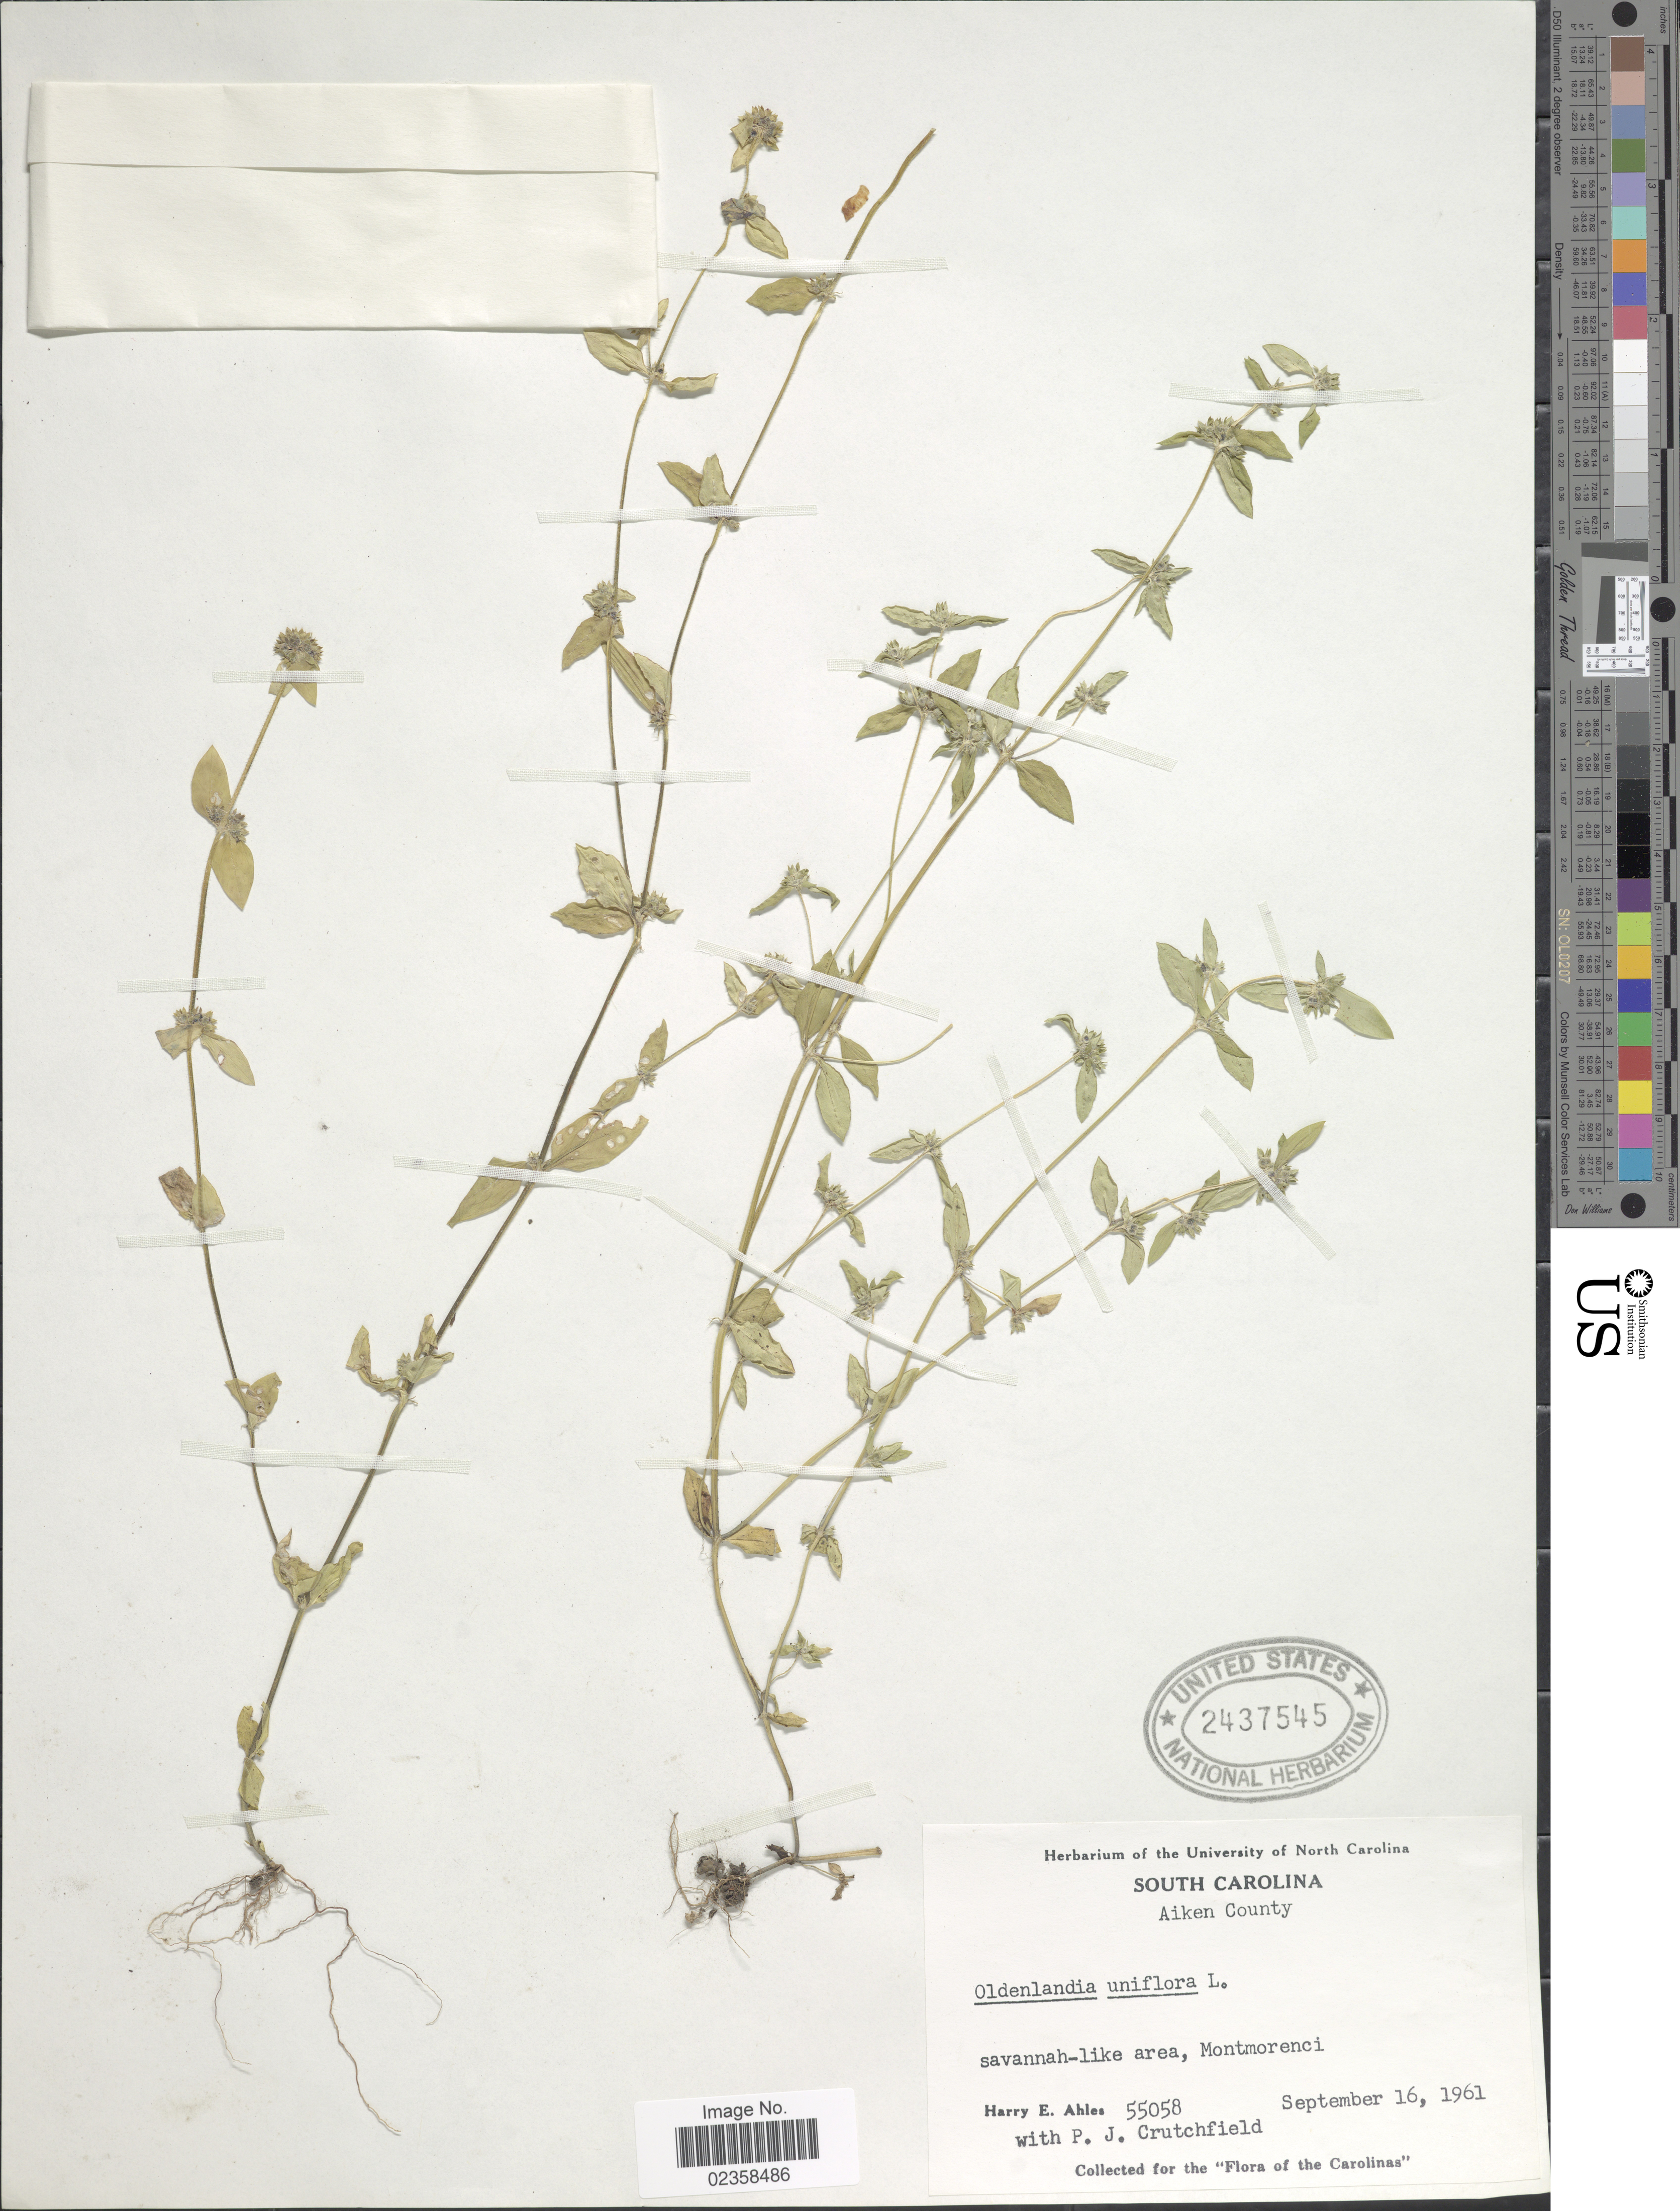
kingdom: Plantae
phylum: Tracheophyta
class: Magnoliopsida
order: Gentianales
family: Rubiaceae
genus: Oldenlandia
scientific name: Oldenlandia uniflora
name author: L.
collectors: H. E. Ahles & P. Crutchfield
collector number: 55058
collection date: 1961-09-16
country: United States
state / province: South Carolina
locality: Aiken County, savannah-like area, Montmorenci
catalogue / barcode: US 2437545